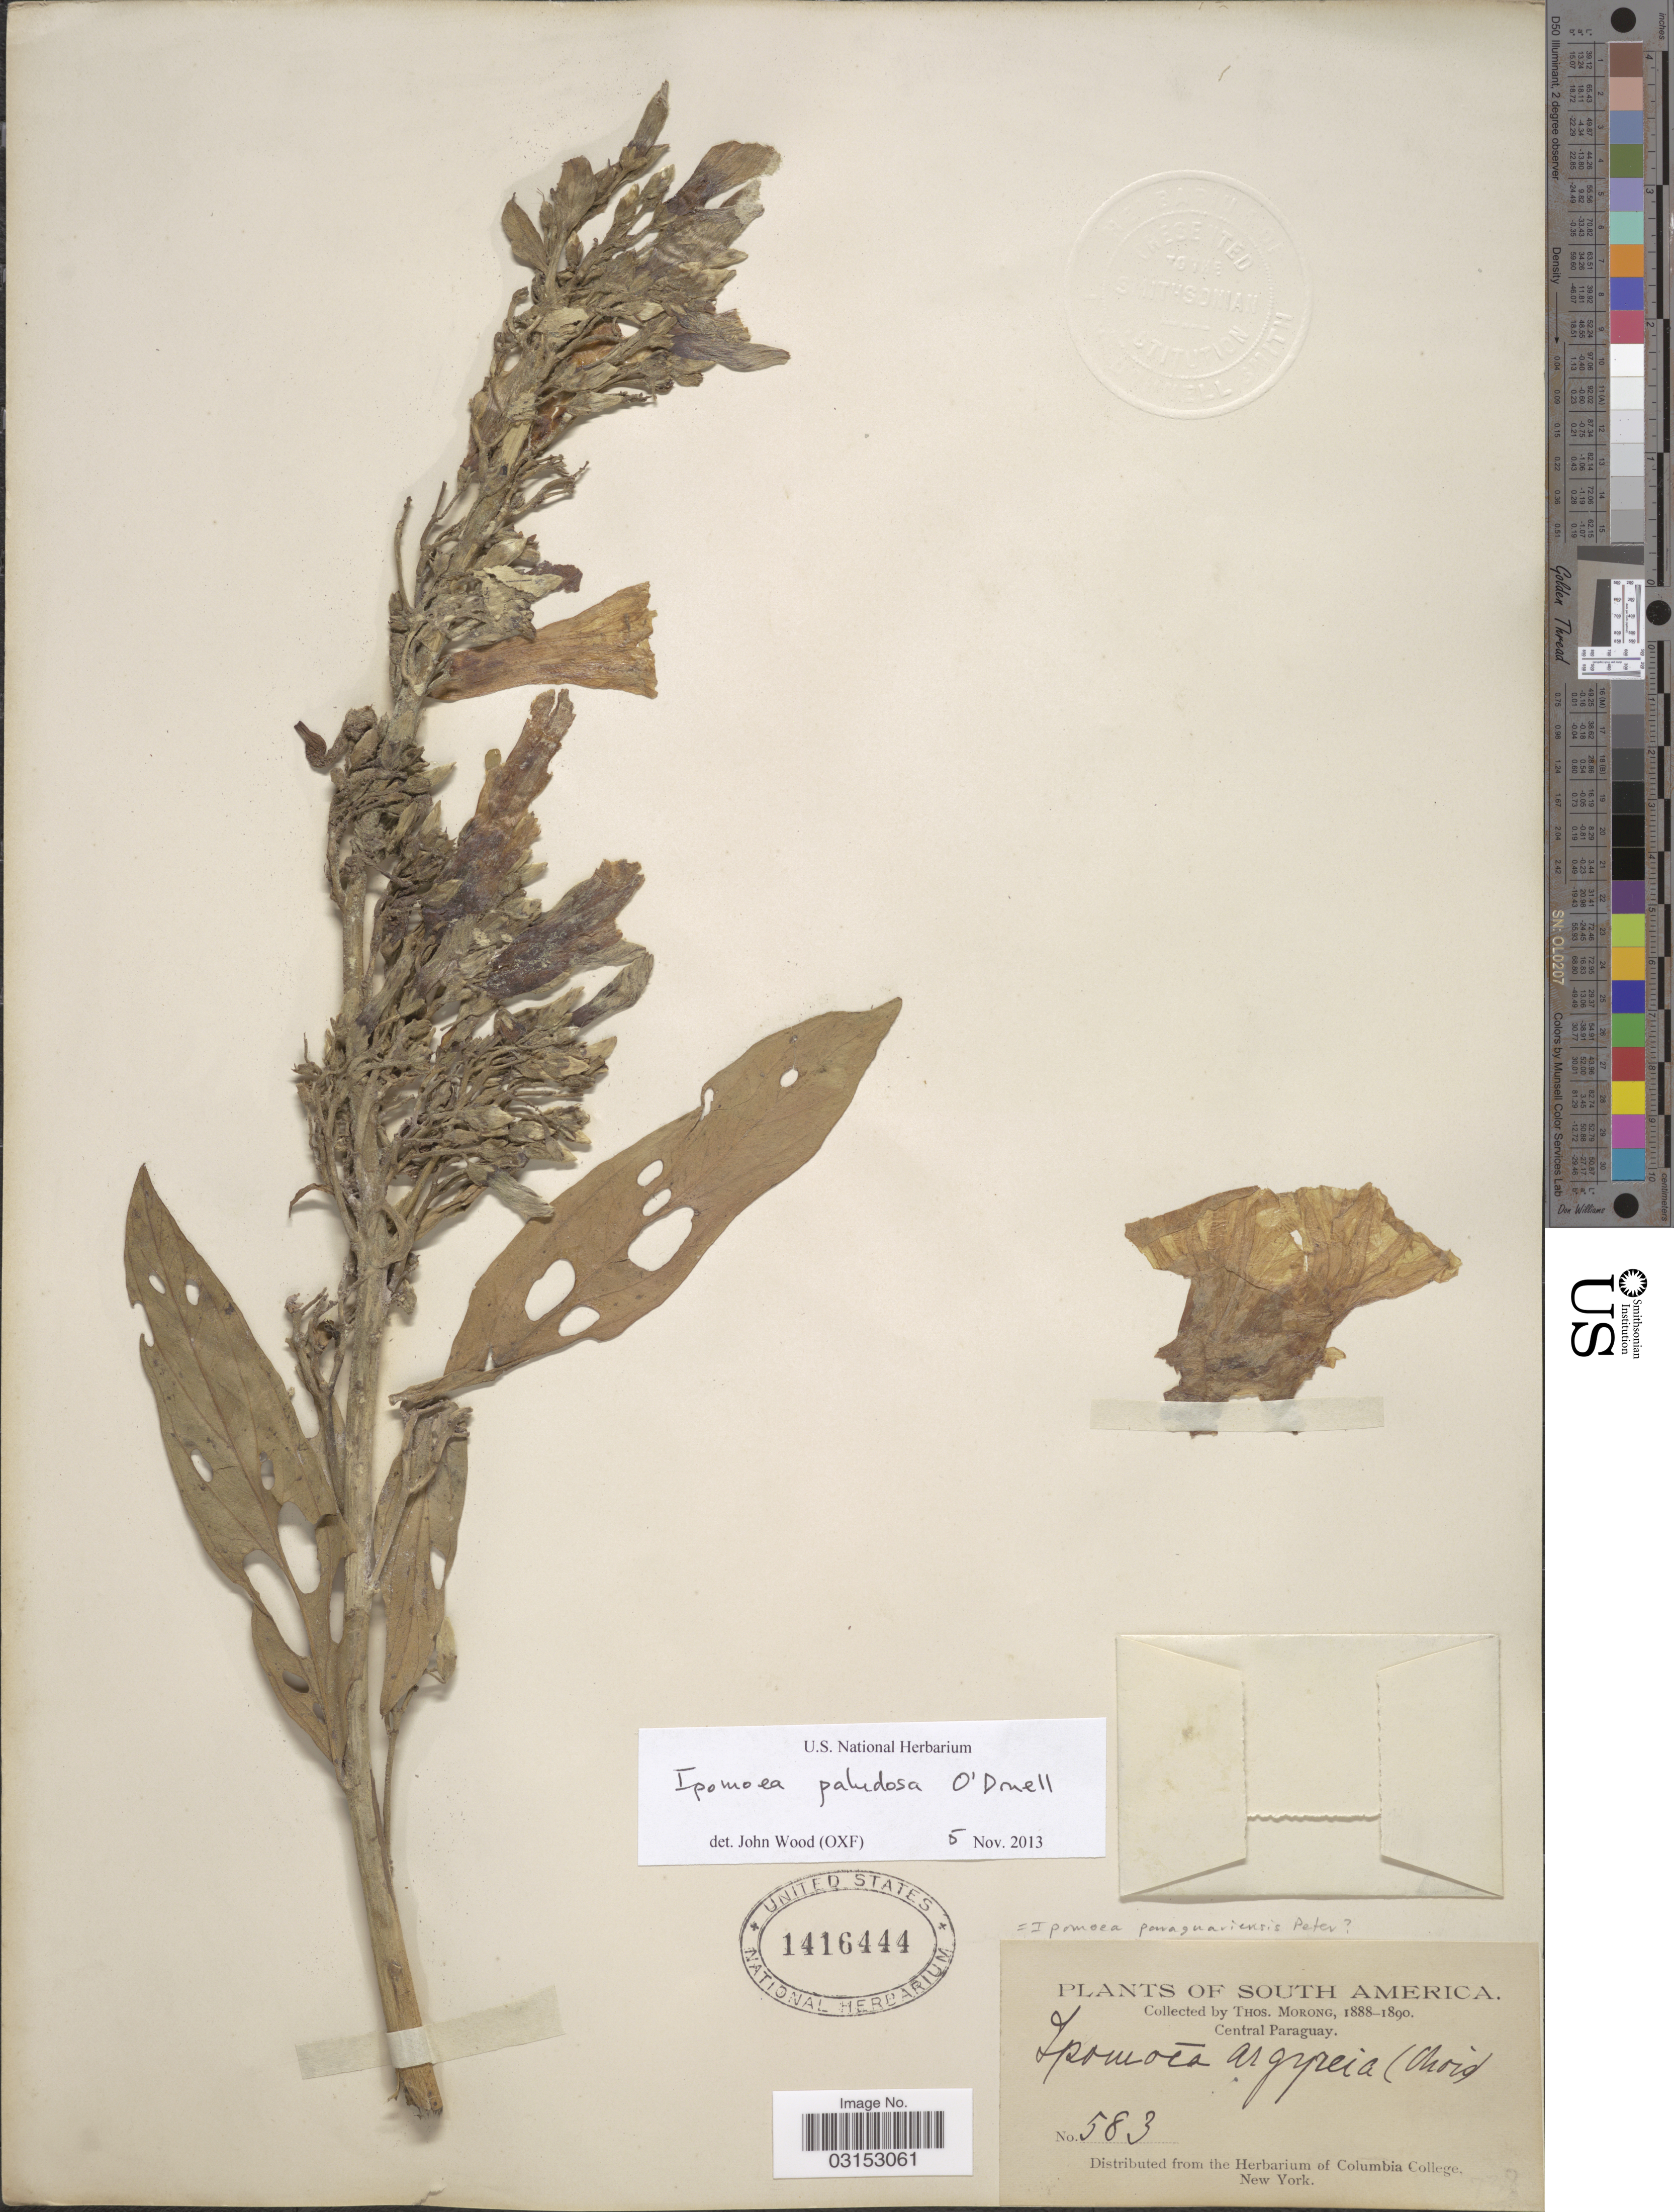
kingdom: Plantae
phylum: Tracheophyta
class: Magnoliopsida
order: Solanales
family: Convolvulaceae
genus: Ipomoea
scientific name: Ipomoea paludosa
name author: O'Donell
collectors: ex herb. T. Morong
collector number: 583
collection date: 1880/1890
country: Paraguay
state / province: Central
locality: Central Paraguay.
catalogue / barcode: US 1416444